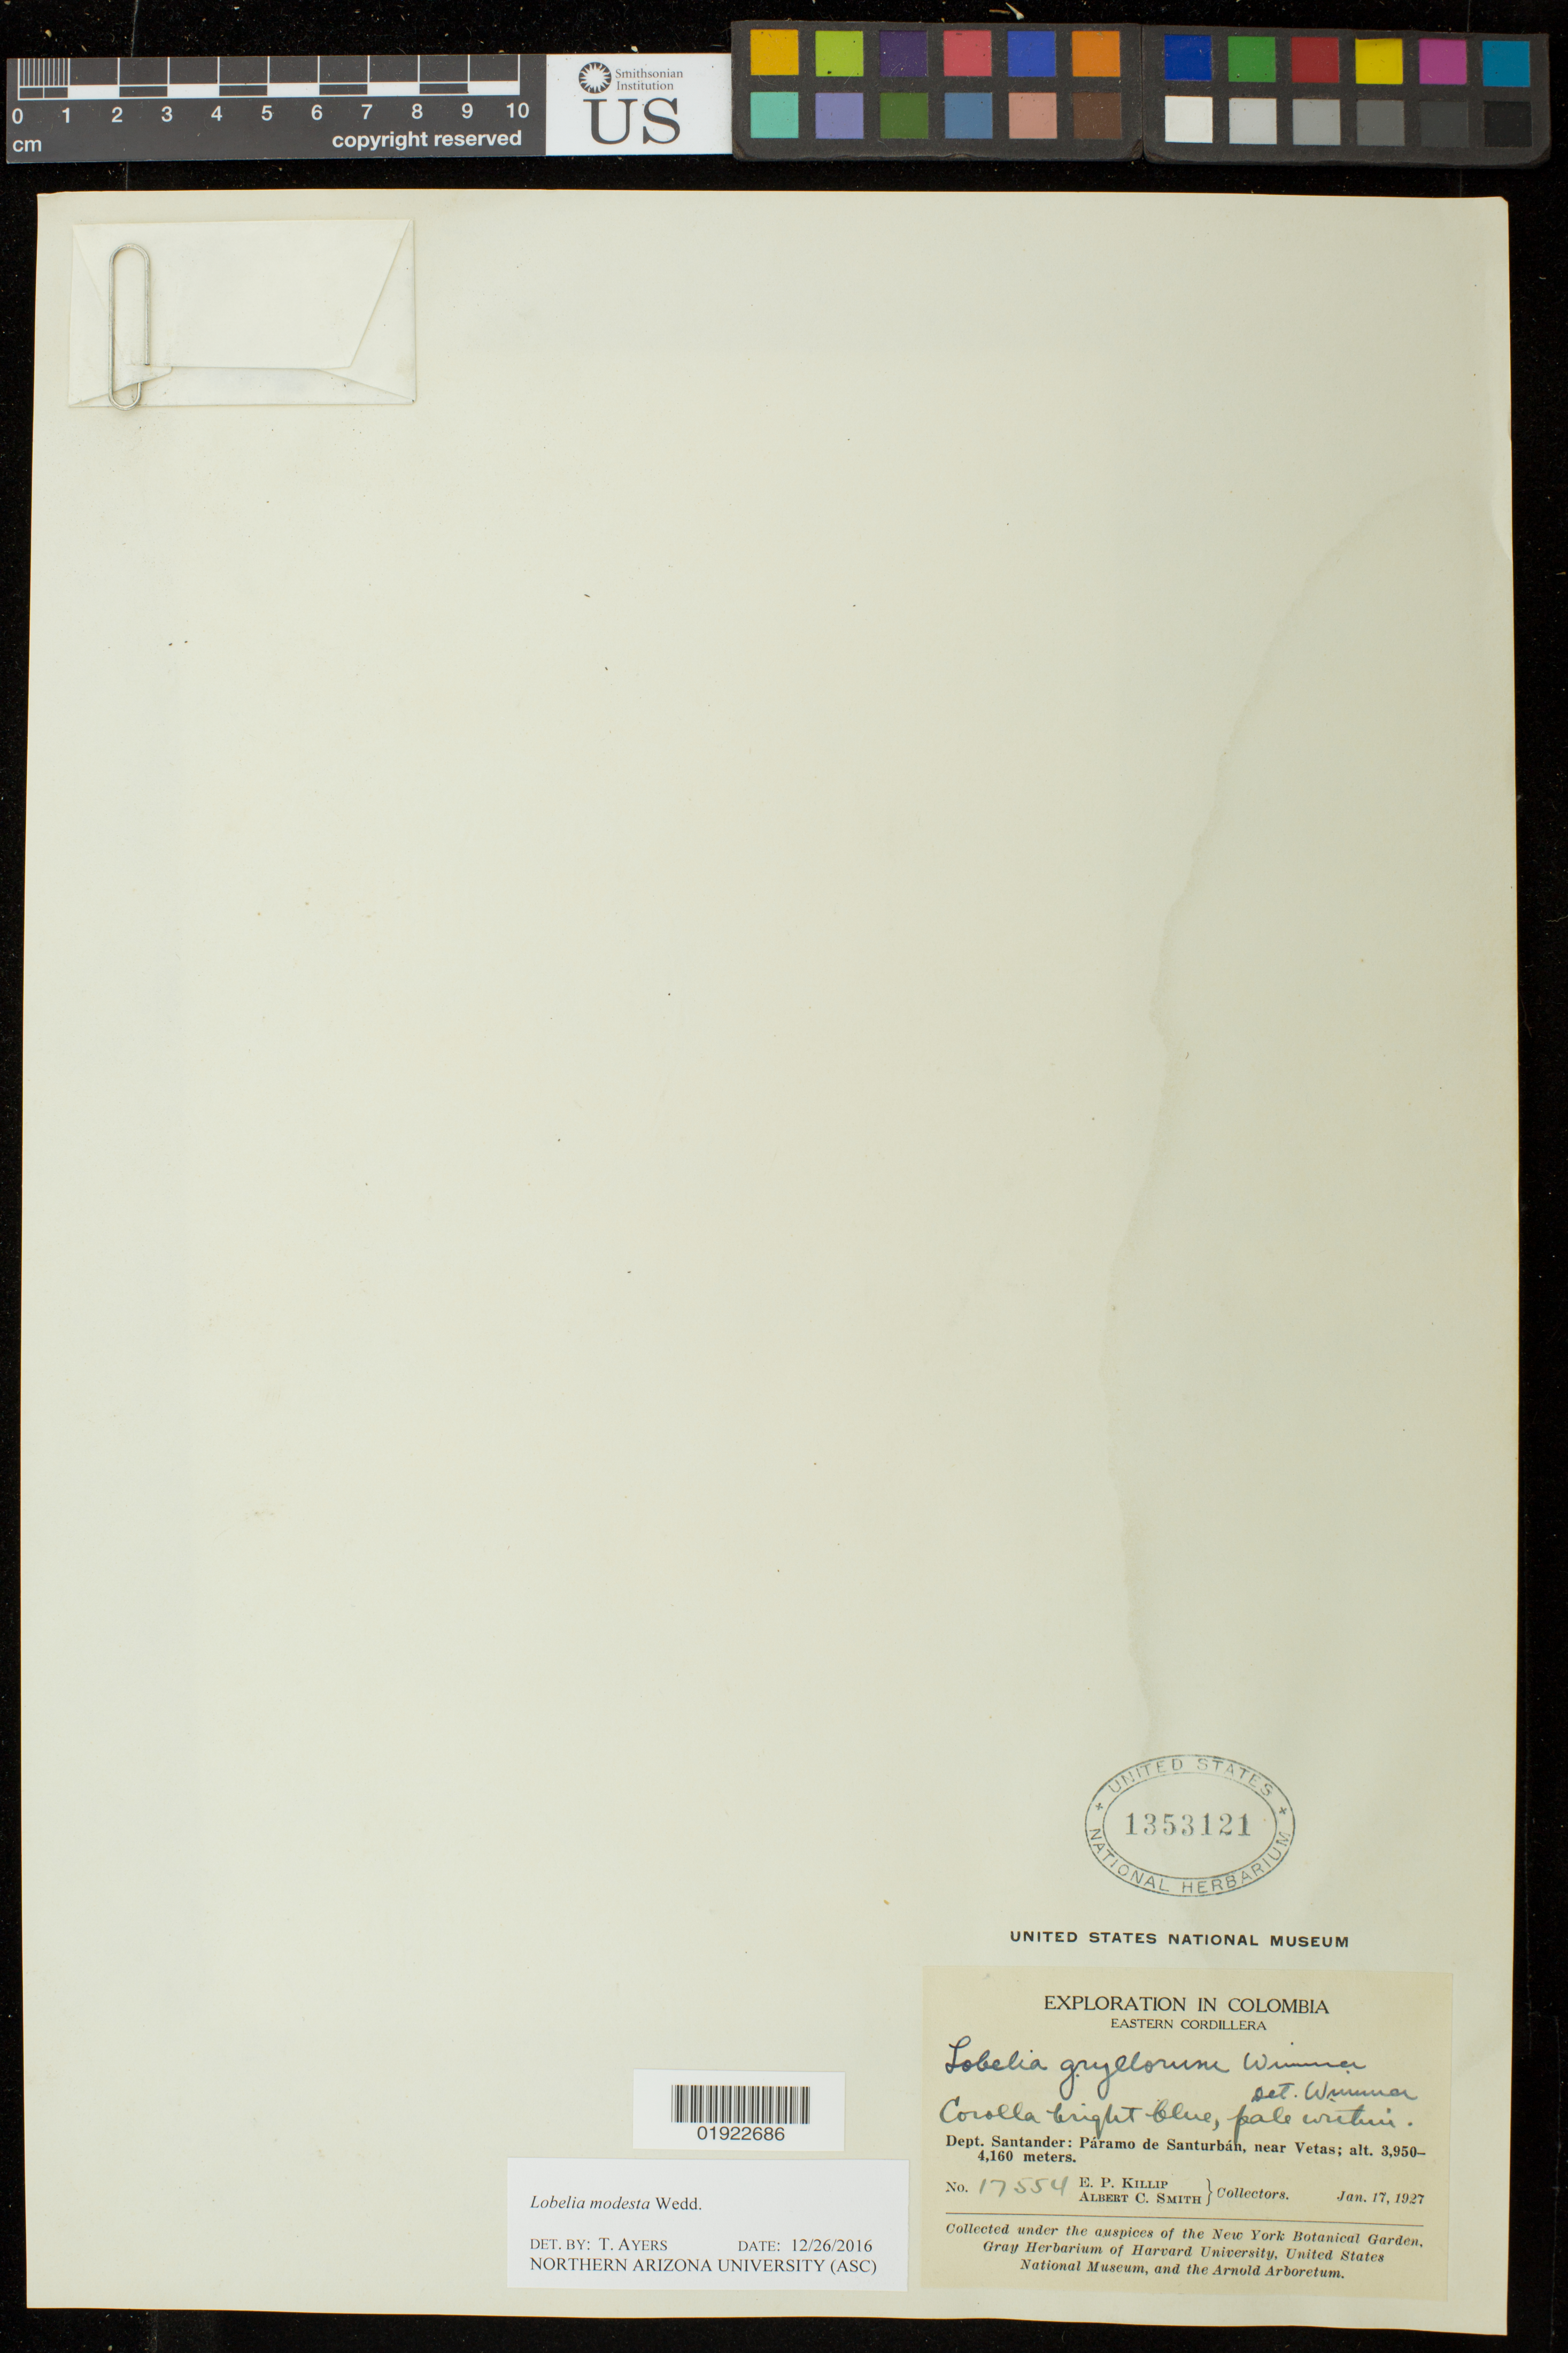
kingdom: Plantae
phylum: Tracheophyta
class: Magnoliopsida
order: Asterales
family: Campanulaceae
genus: Lobelia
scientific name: Lobelia modesta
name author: Wedd.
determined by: Ayers, Tina J.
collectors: E. P. Killip & A. C. Smith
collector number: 17554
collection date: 1927-01-17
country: Colombia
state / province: Santander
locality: Eastern Cordillera. Paramo de Santurban, near Vetas.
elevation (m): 3950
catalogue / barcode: US 1353121